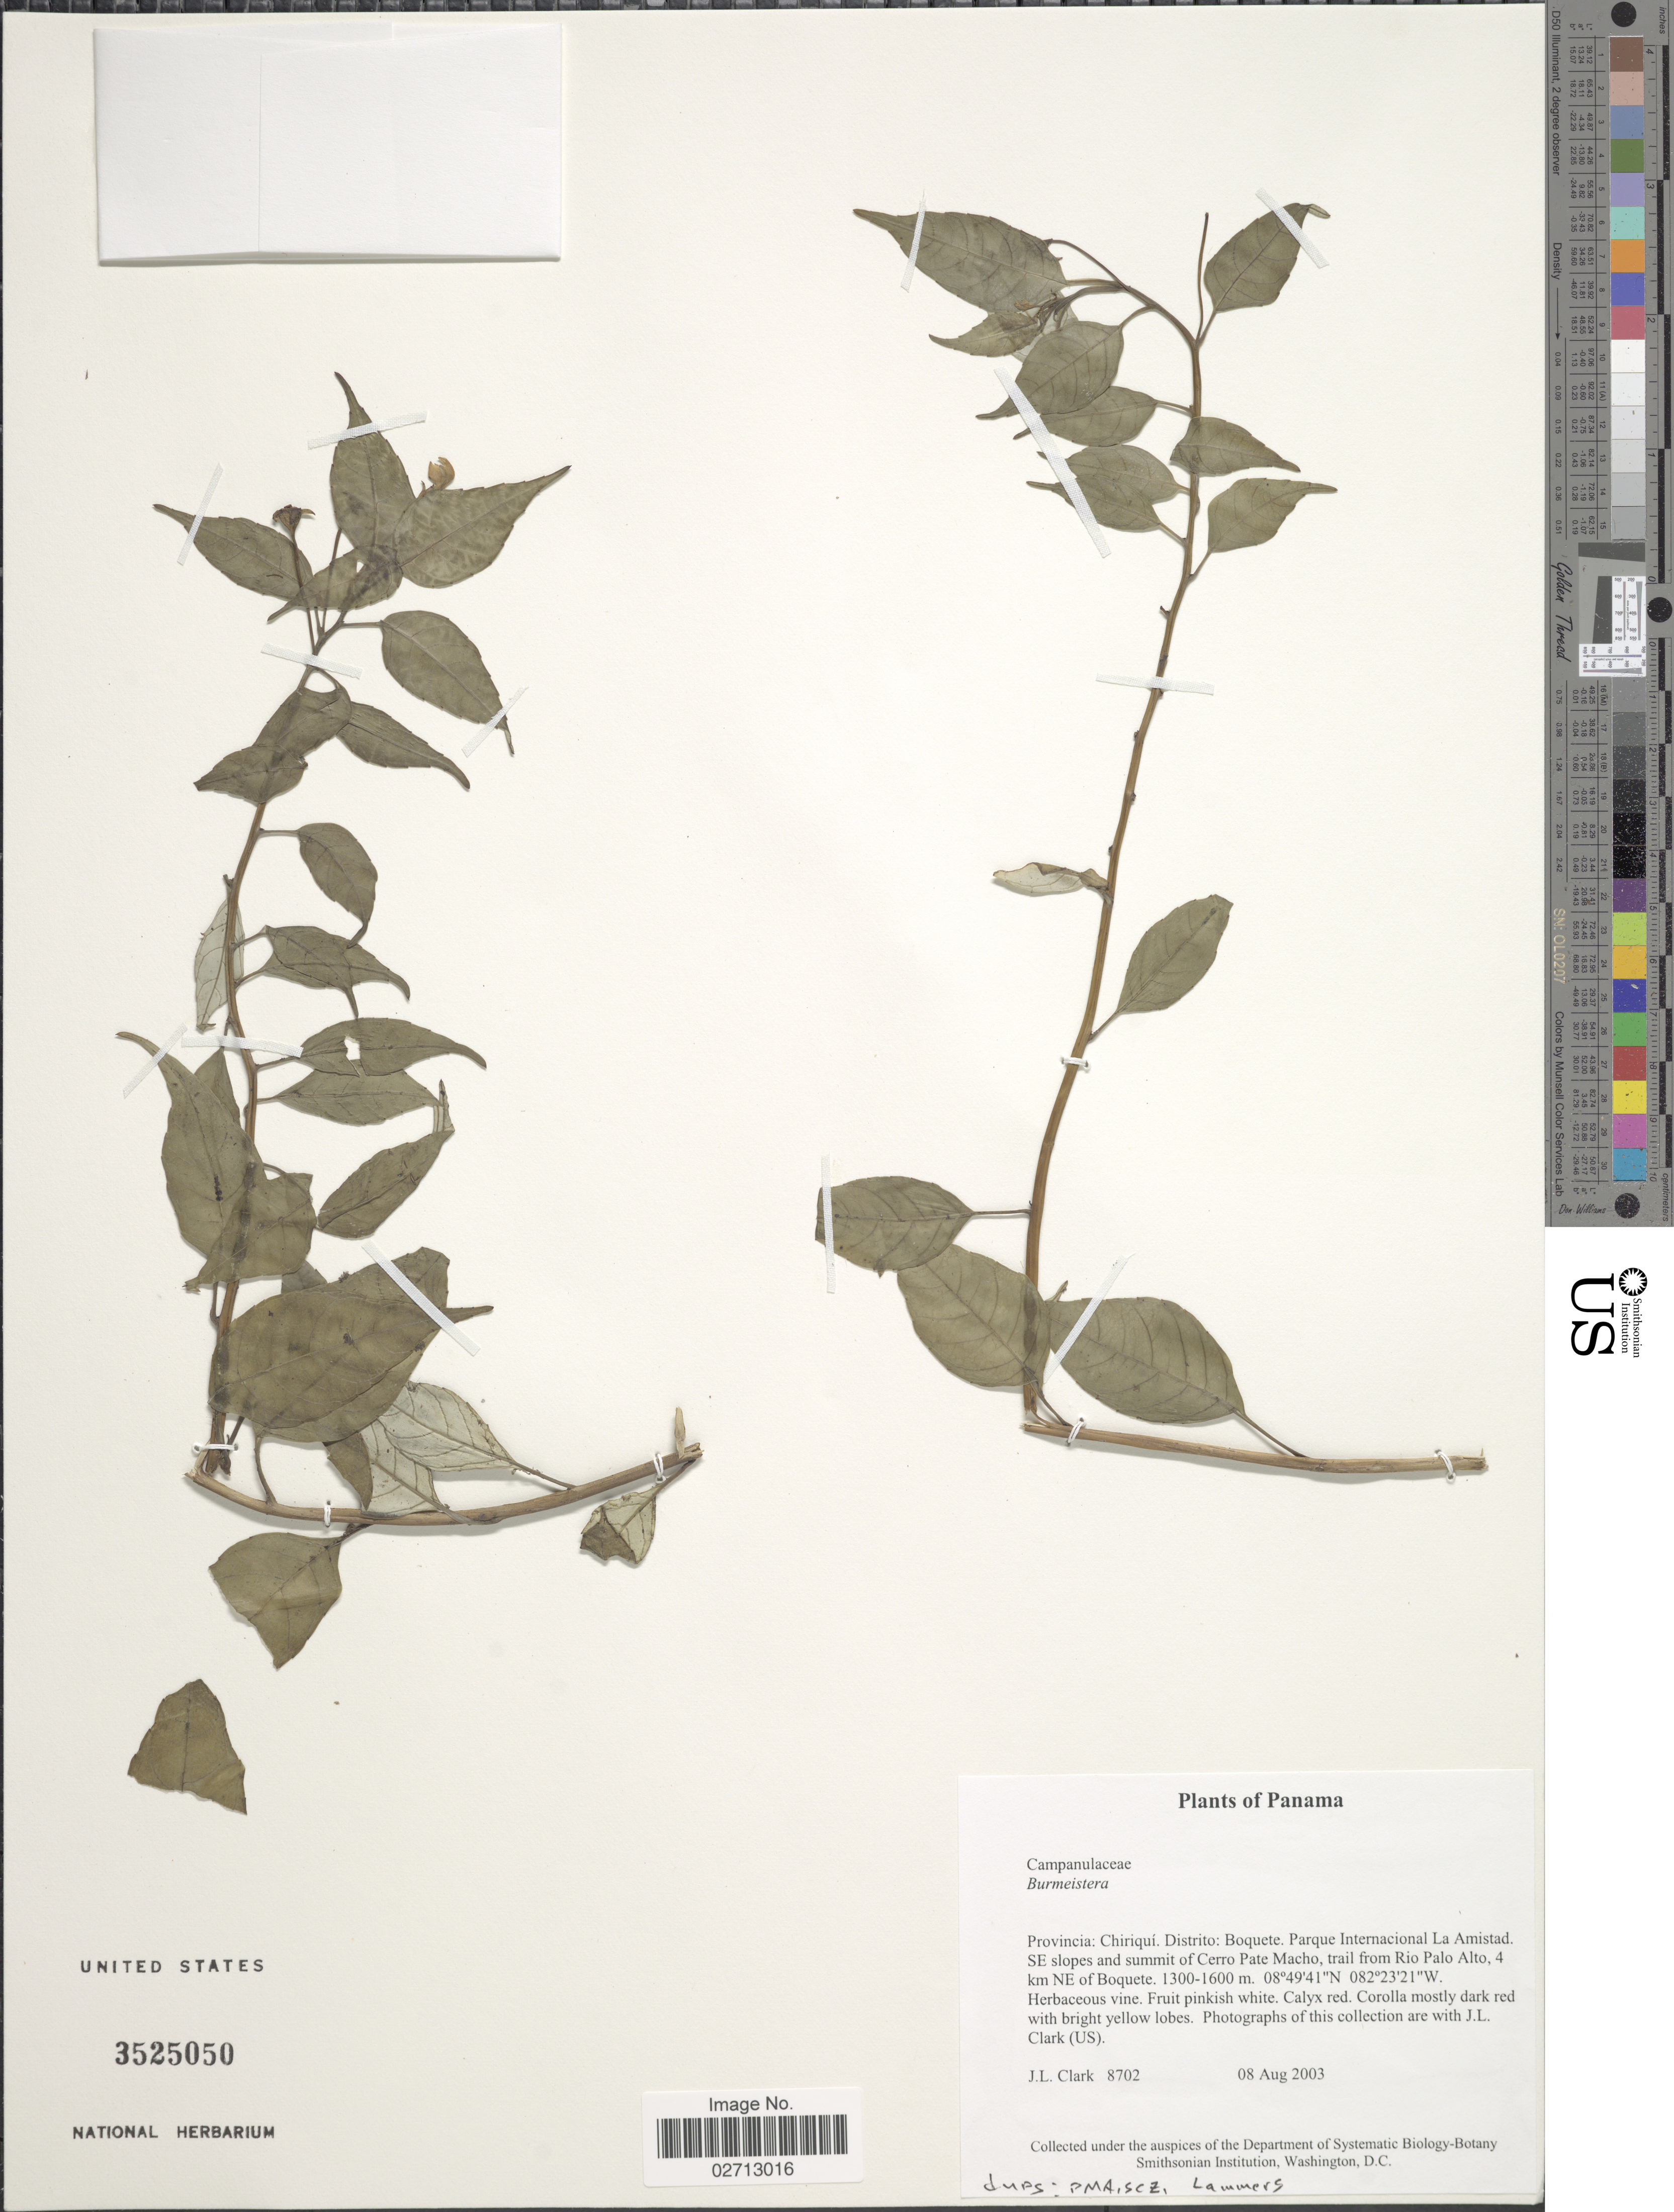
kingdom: Plantae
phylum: Tracheophyta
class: Magnoliopsida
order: Asterales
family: Campanulaceae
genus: Burmeistera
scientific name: Burmeistera sp.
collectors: J. L. Clark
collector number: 8702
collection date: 2003-08-08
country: Panama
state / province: Chiriqui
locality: Distrito: Boquete. Parque Internacional La Amistad. SE slopes and summit of Cerro Pate Macho, trail from Rio Palo Alto, 4 km NE of Boquete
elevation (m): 1300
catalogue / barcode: US 3525050